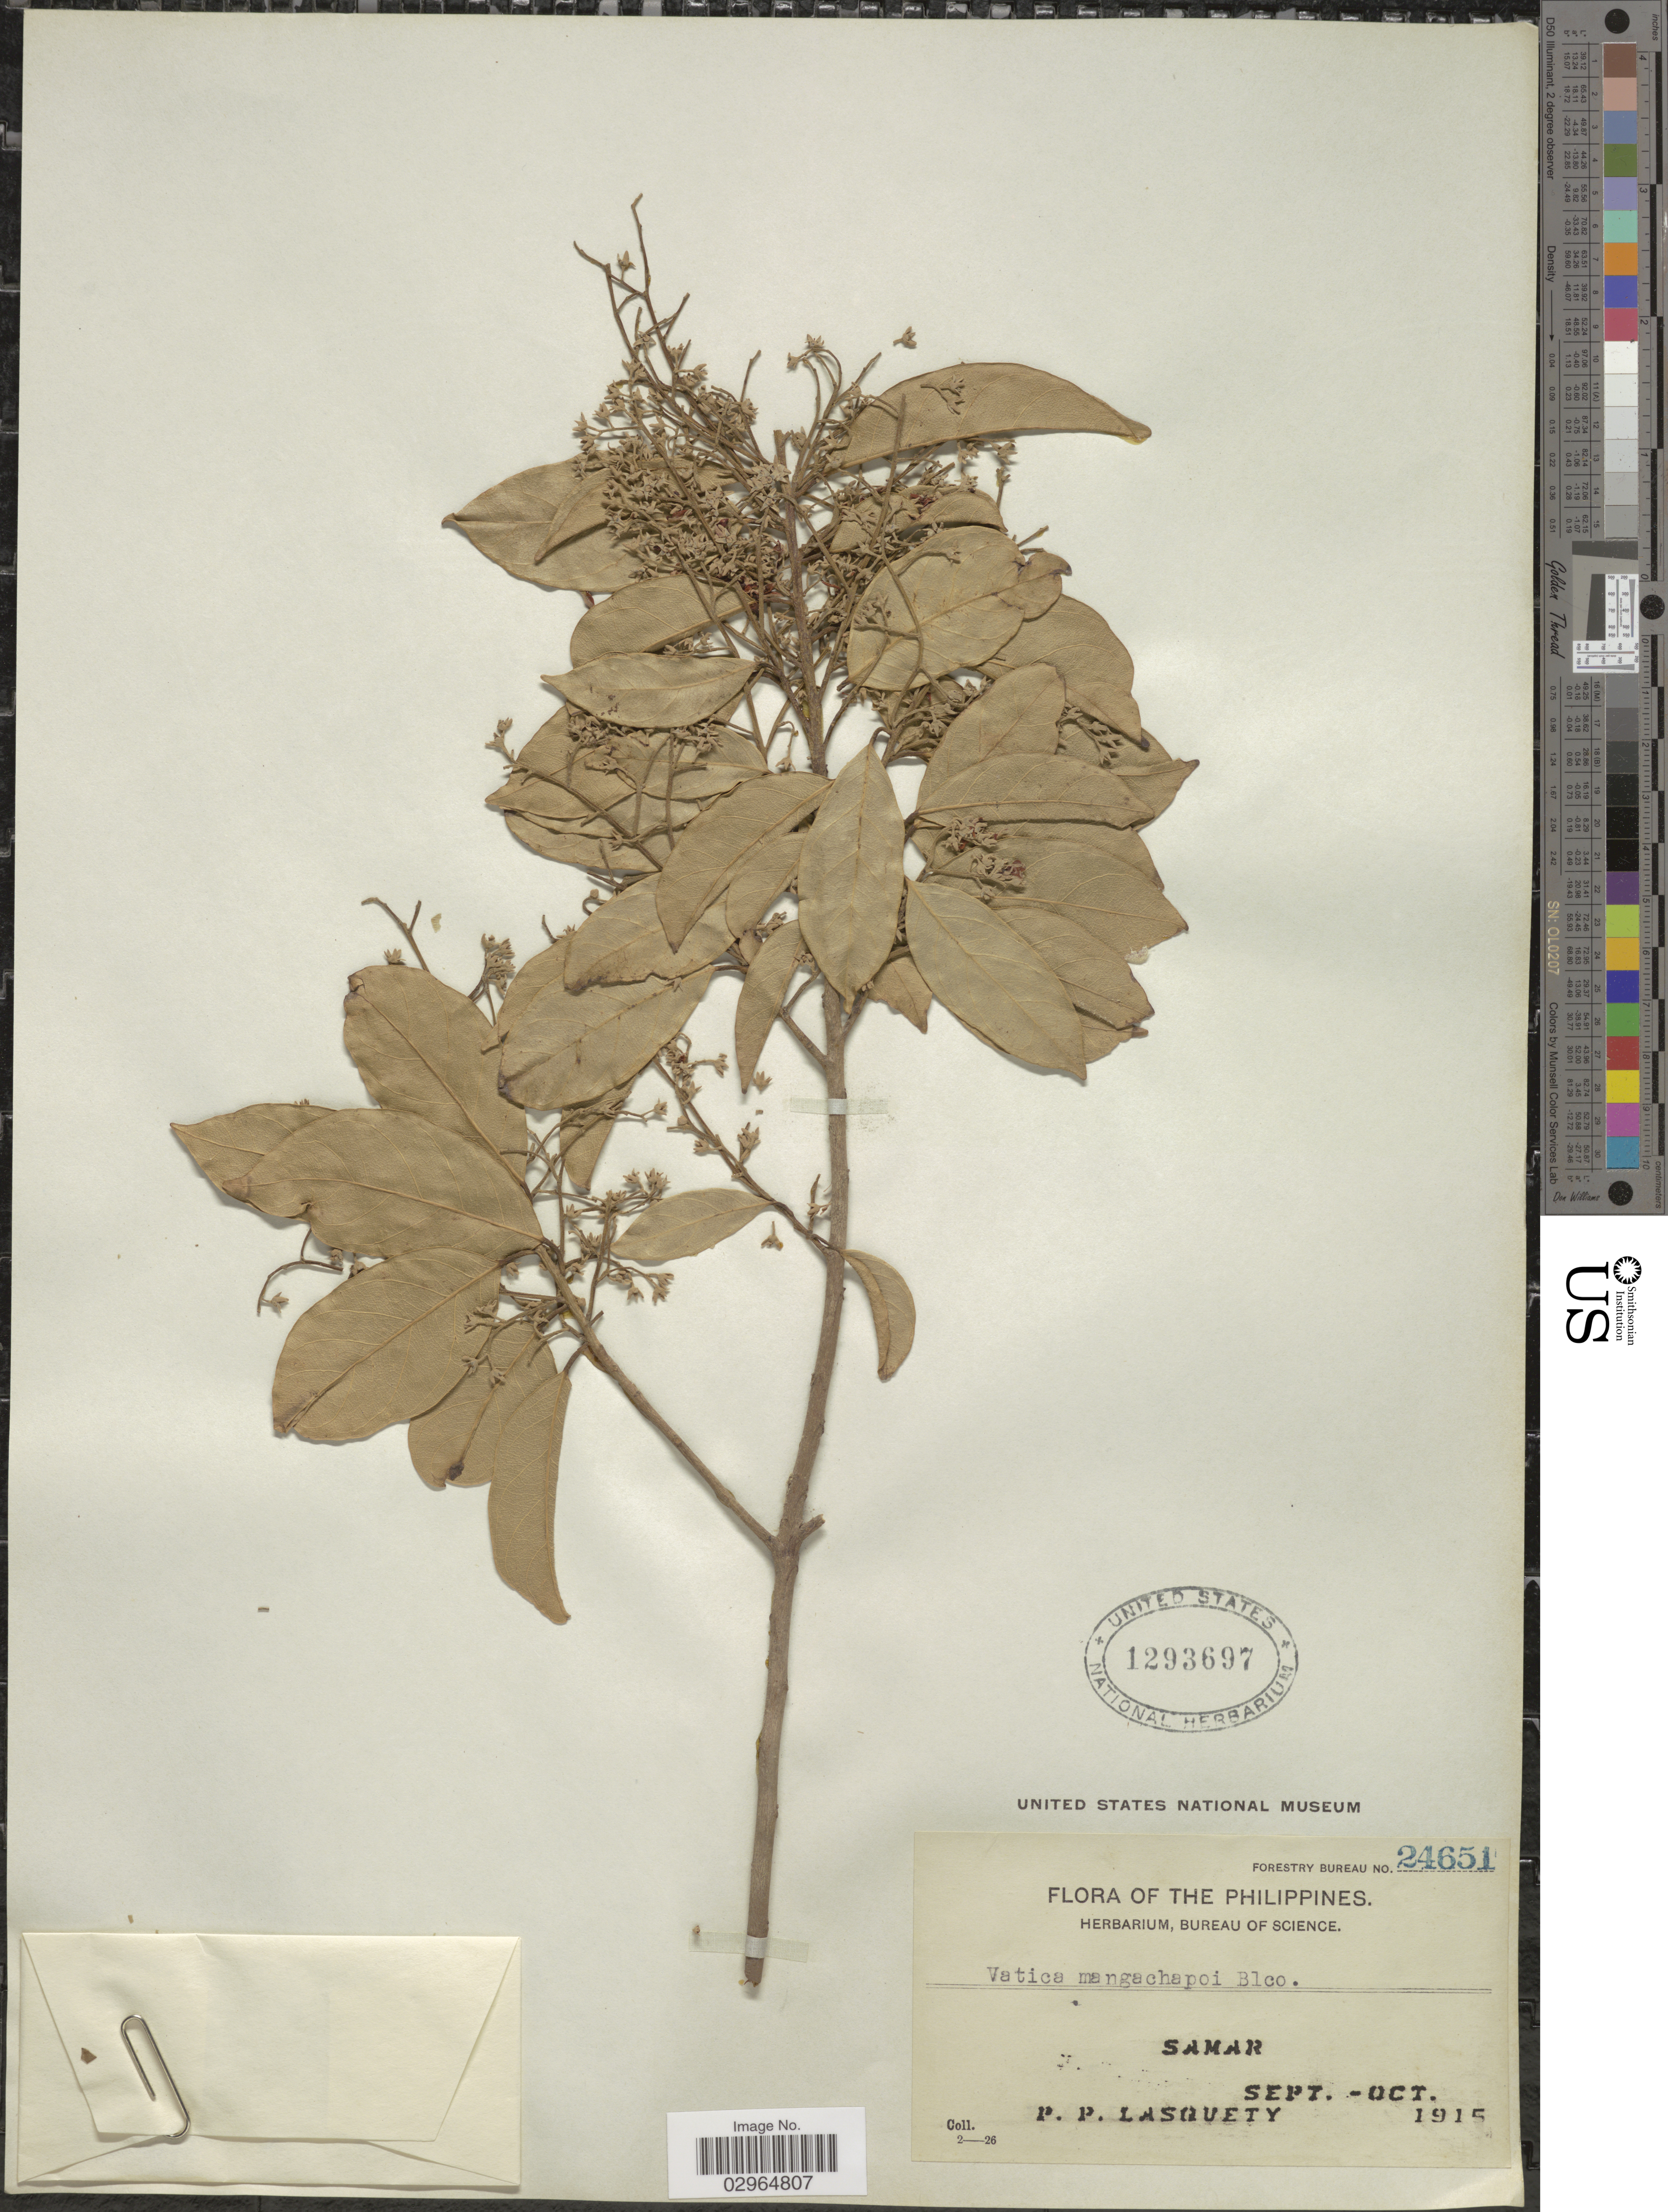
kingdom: Plantae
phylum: Tracheophyta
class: Magnoliopsida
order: Malvales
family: Dipterocarpaceae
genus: Vatica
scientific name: Vatica mangachapoi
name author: Blanco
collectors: P. Lasquety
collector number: Forestry Bureau 24651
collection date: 1915-09/1915-10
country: Philippines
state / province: Eastern Visayas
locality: Samar.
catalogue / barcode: US 1293697